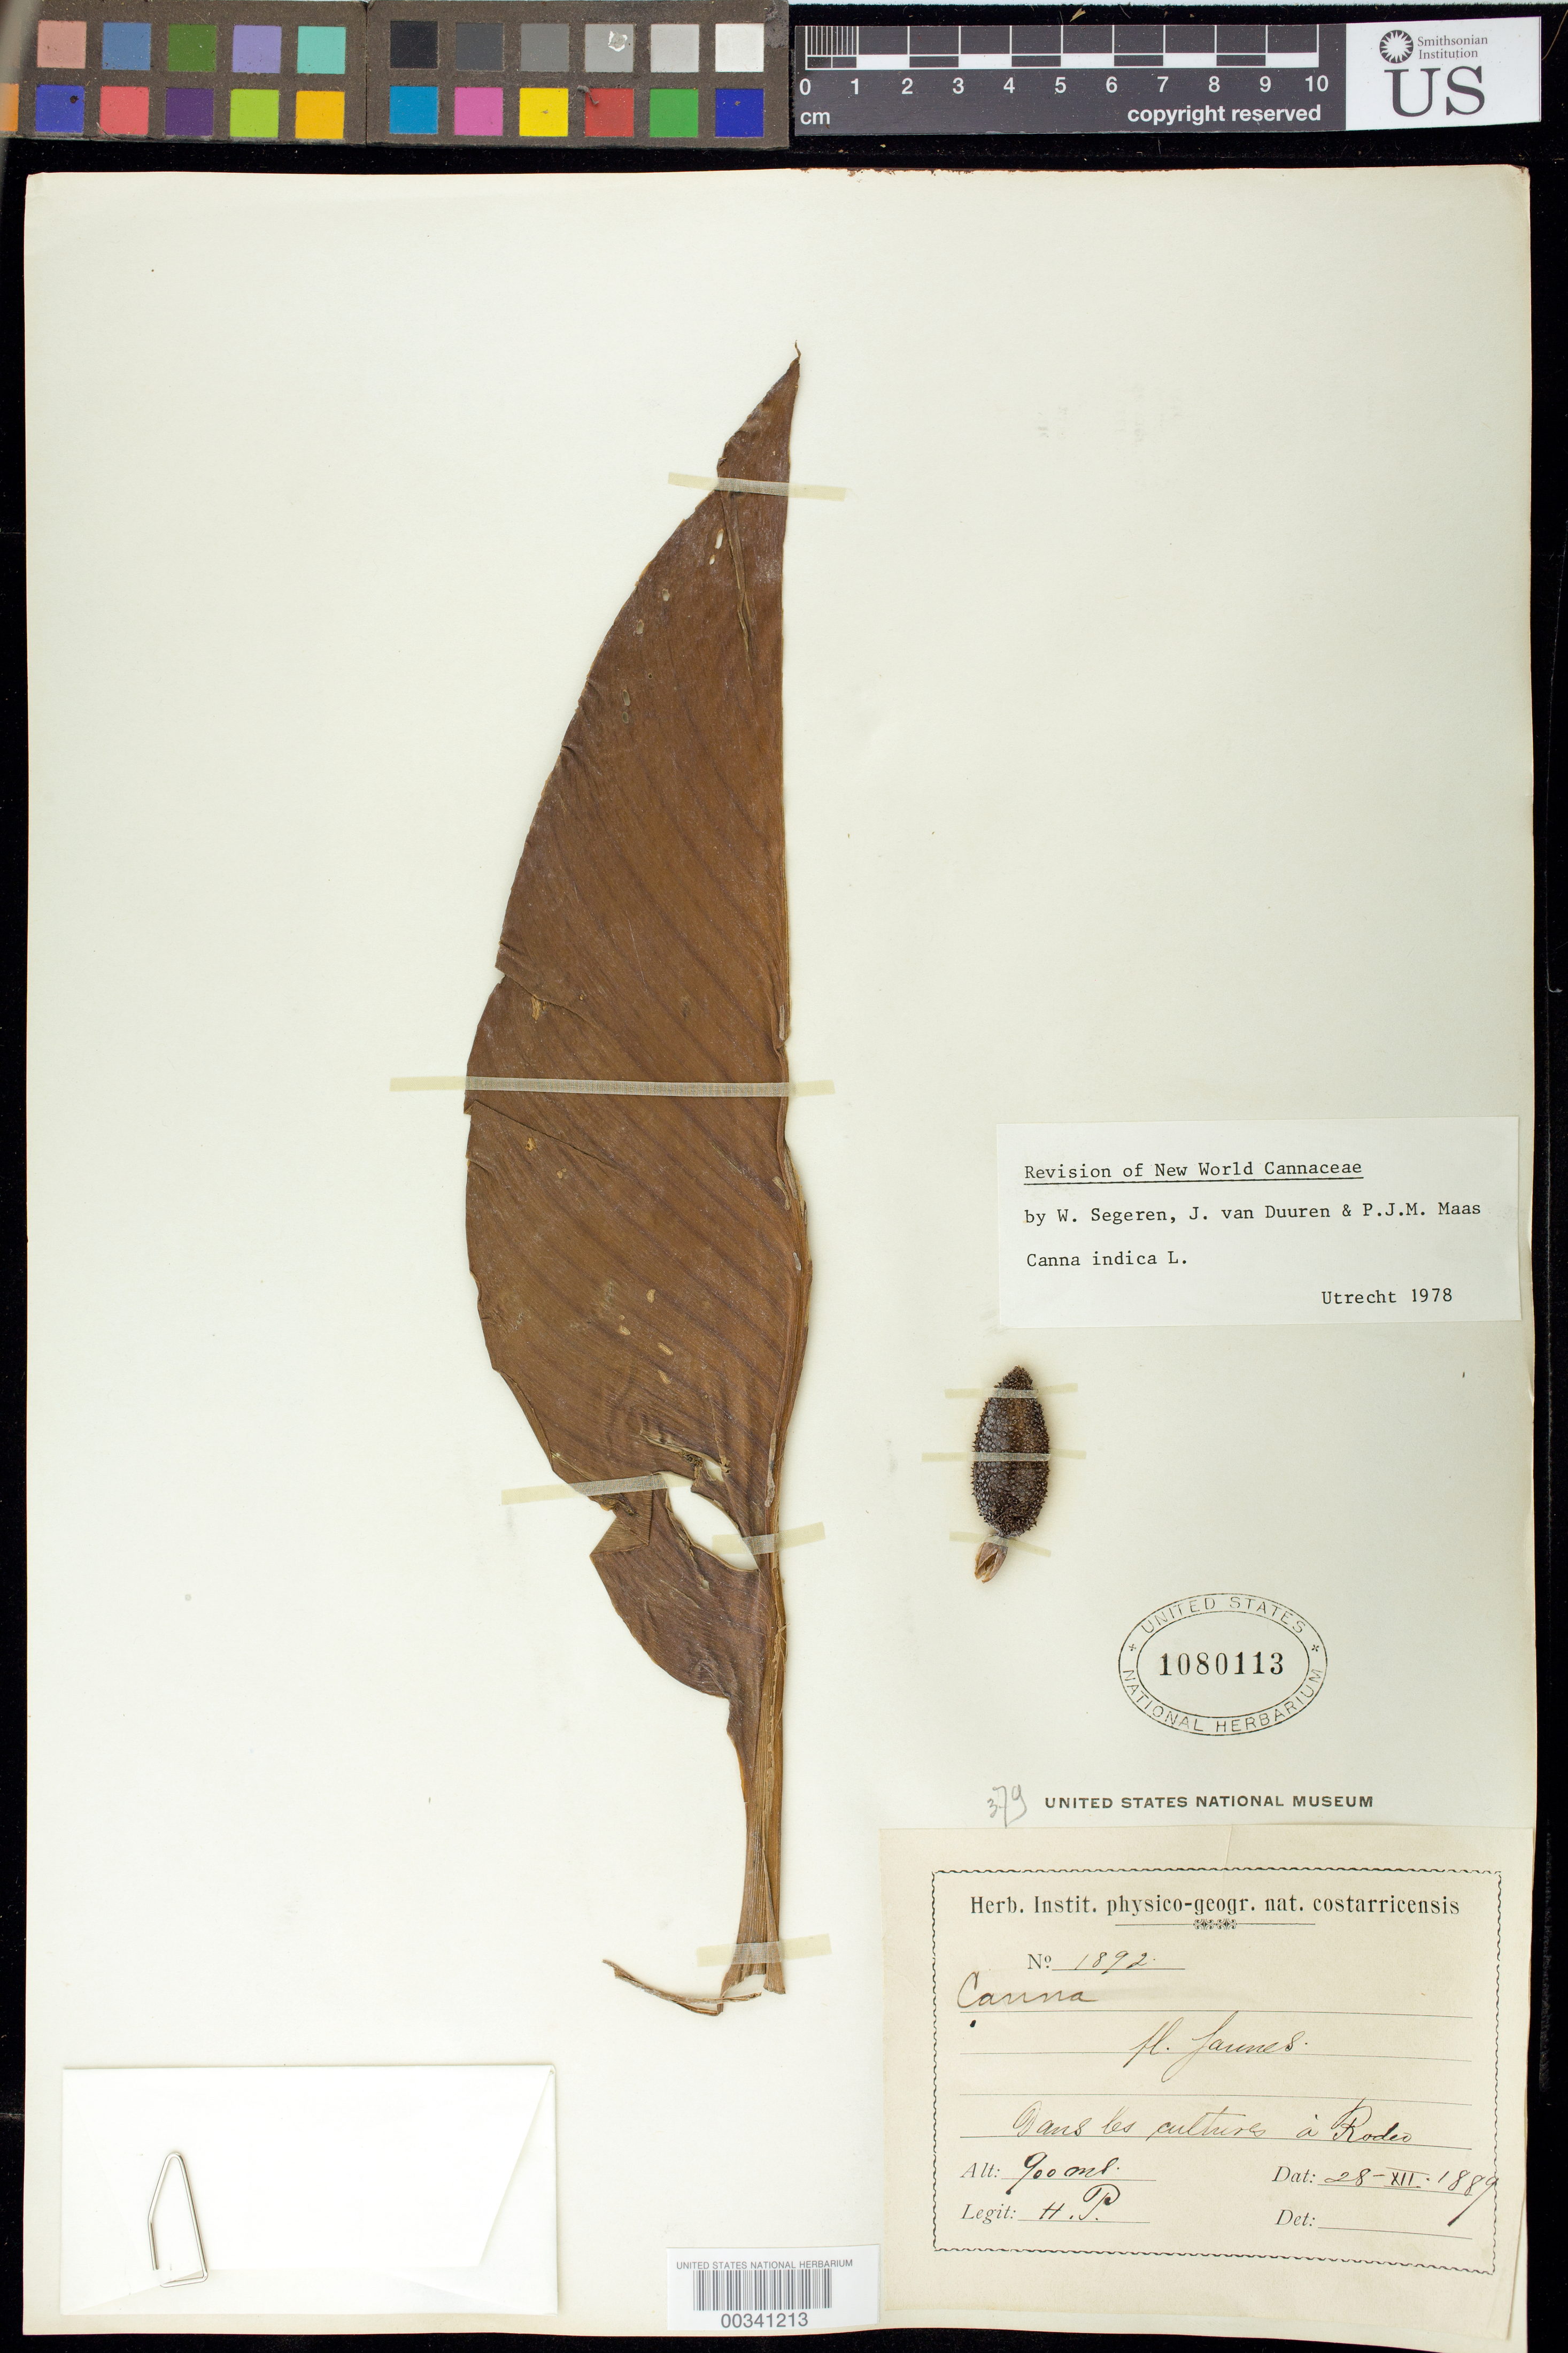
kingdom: Plantae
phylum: Tracheophyta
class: Liliopsida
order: Zingiberales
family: Cannaceae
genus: Canna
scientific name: Canna indica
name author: L.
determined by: Segeren, W.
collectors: H. F. Pittier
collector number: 1892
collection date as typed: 28 Dec 1889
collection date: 1889-12-28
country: Costa Rica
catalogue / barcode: US 1080113